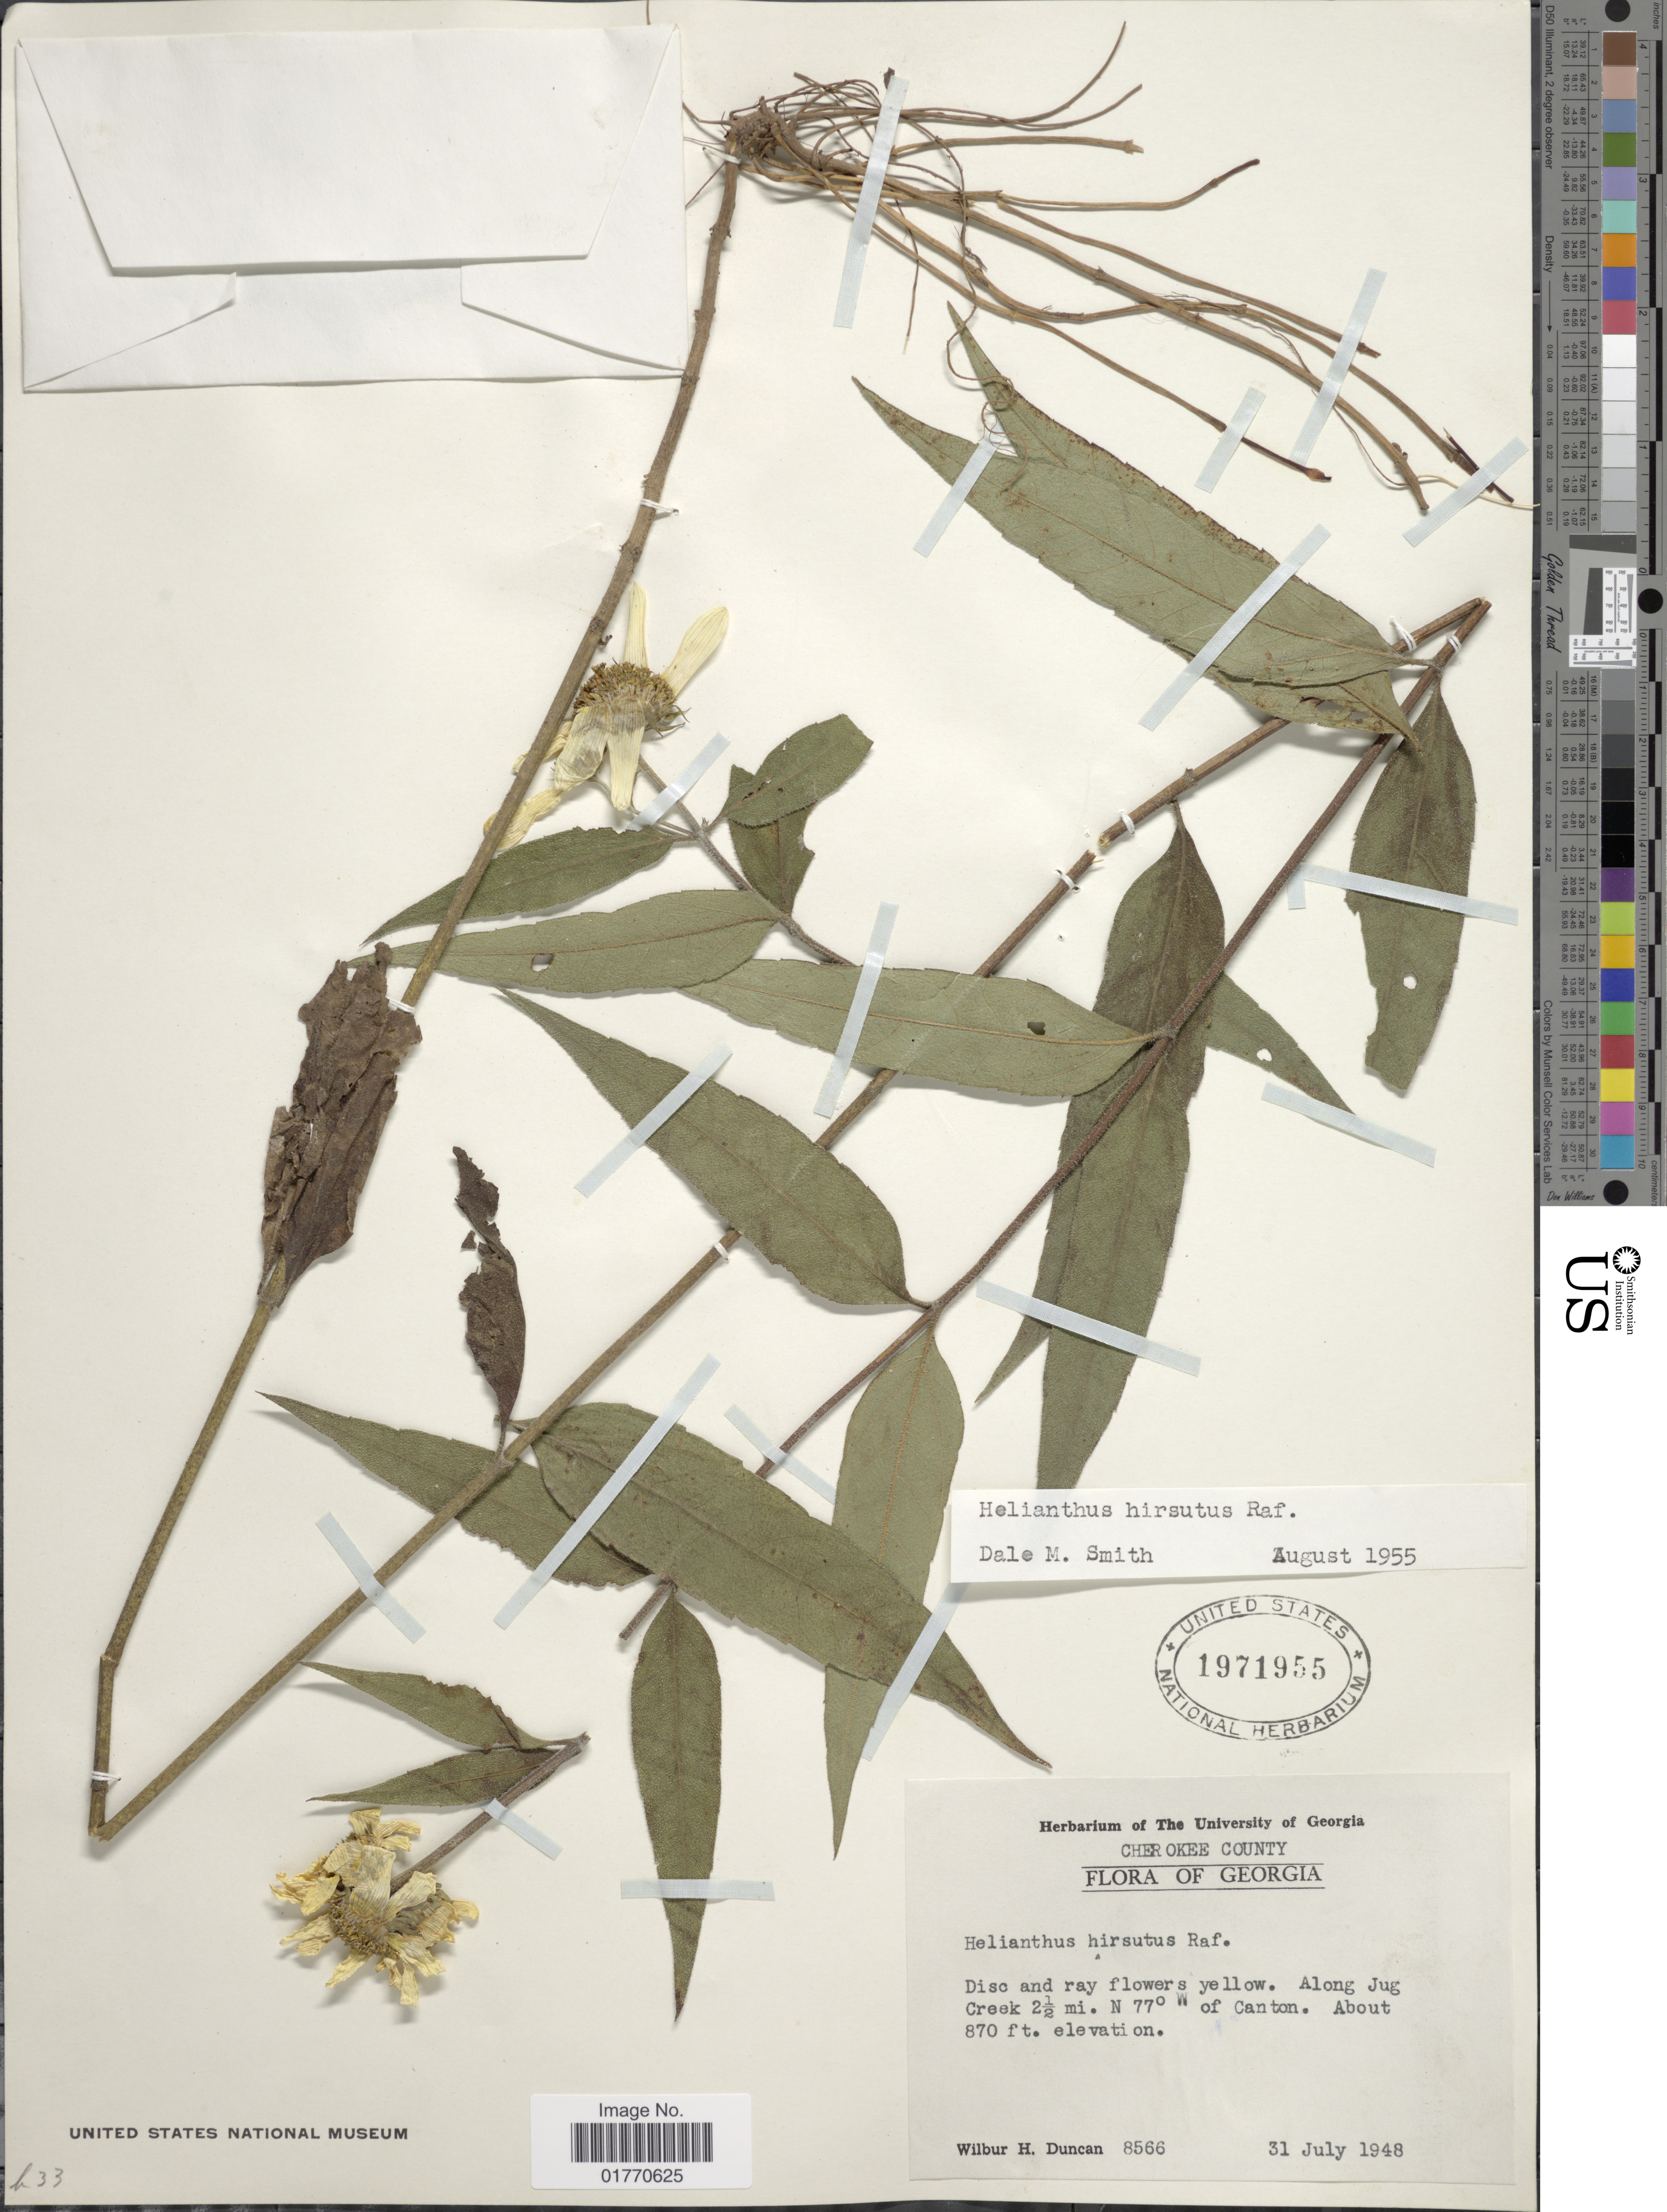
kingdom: Plantae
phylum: Tracheophyta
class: Magnoliopsida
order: Asterales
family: Asteraceae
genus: Helianthus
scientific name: Helianthus hirsutus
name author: Raf.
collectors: W. H. Duncan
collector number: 8566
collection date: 1948-07-31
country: United States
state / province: Georgia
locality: Cherokee County, along Jug Creek 2 1/2 mi. N of Canton.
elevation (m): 265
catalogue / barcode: US 1971955